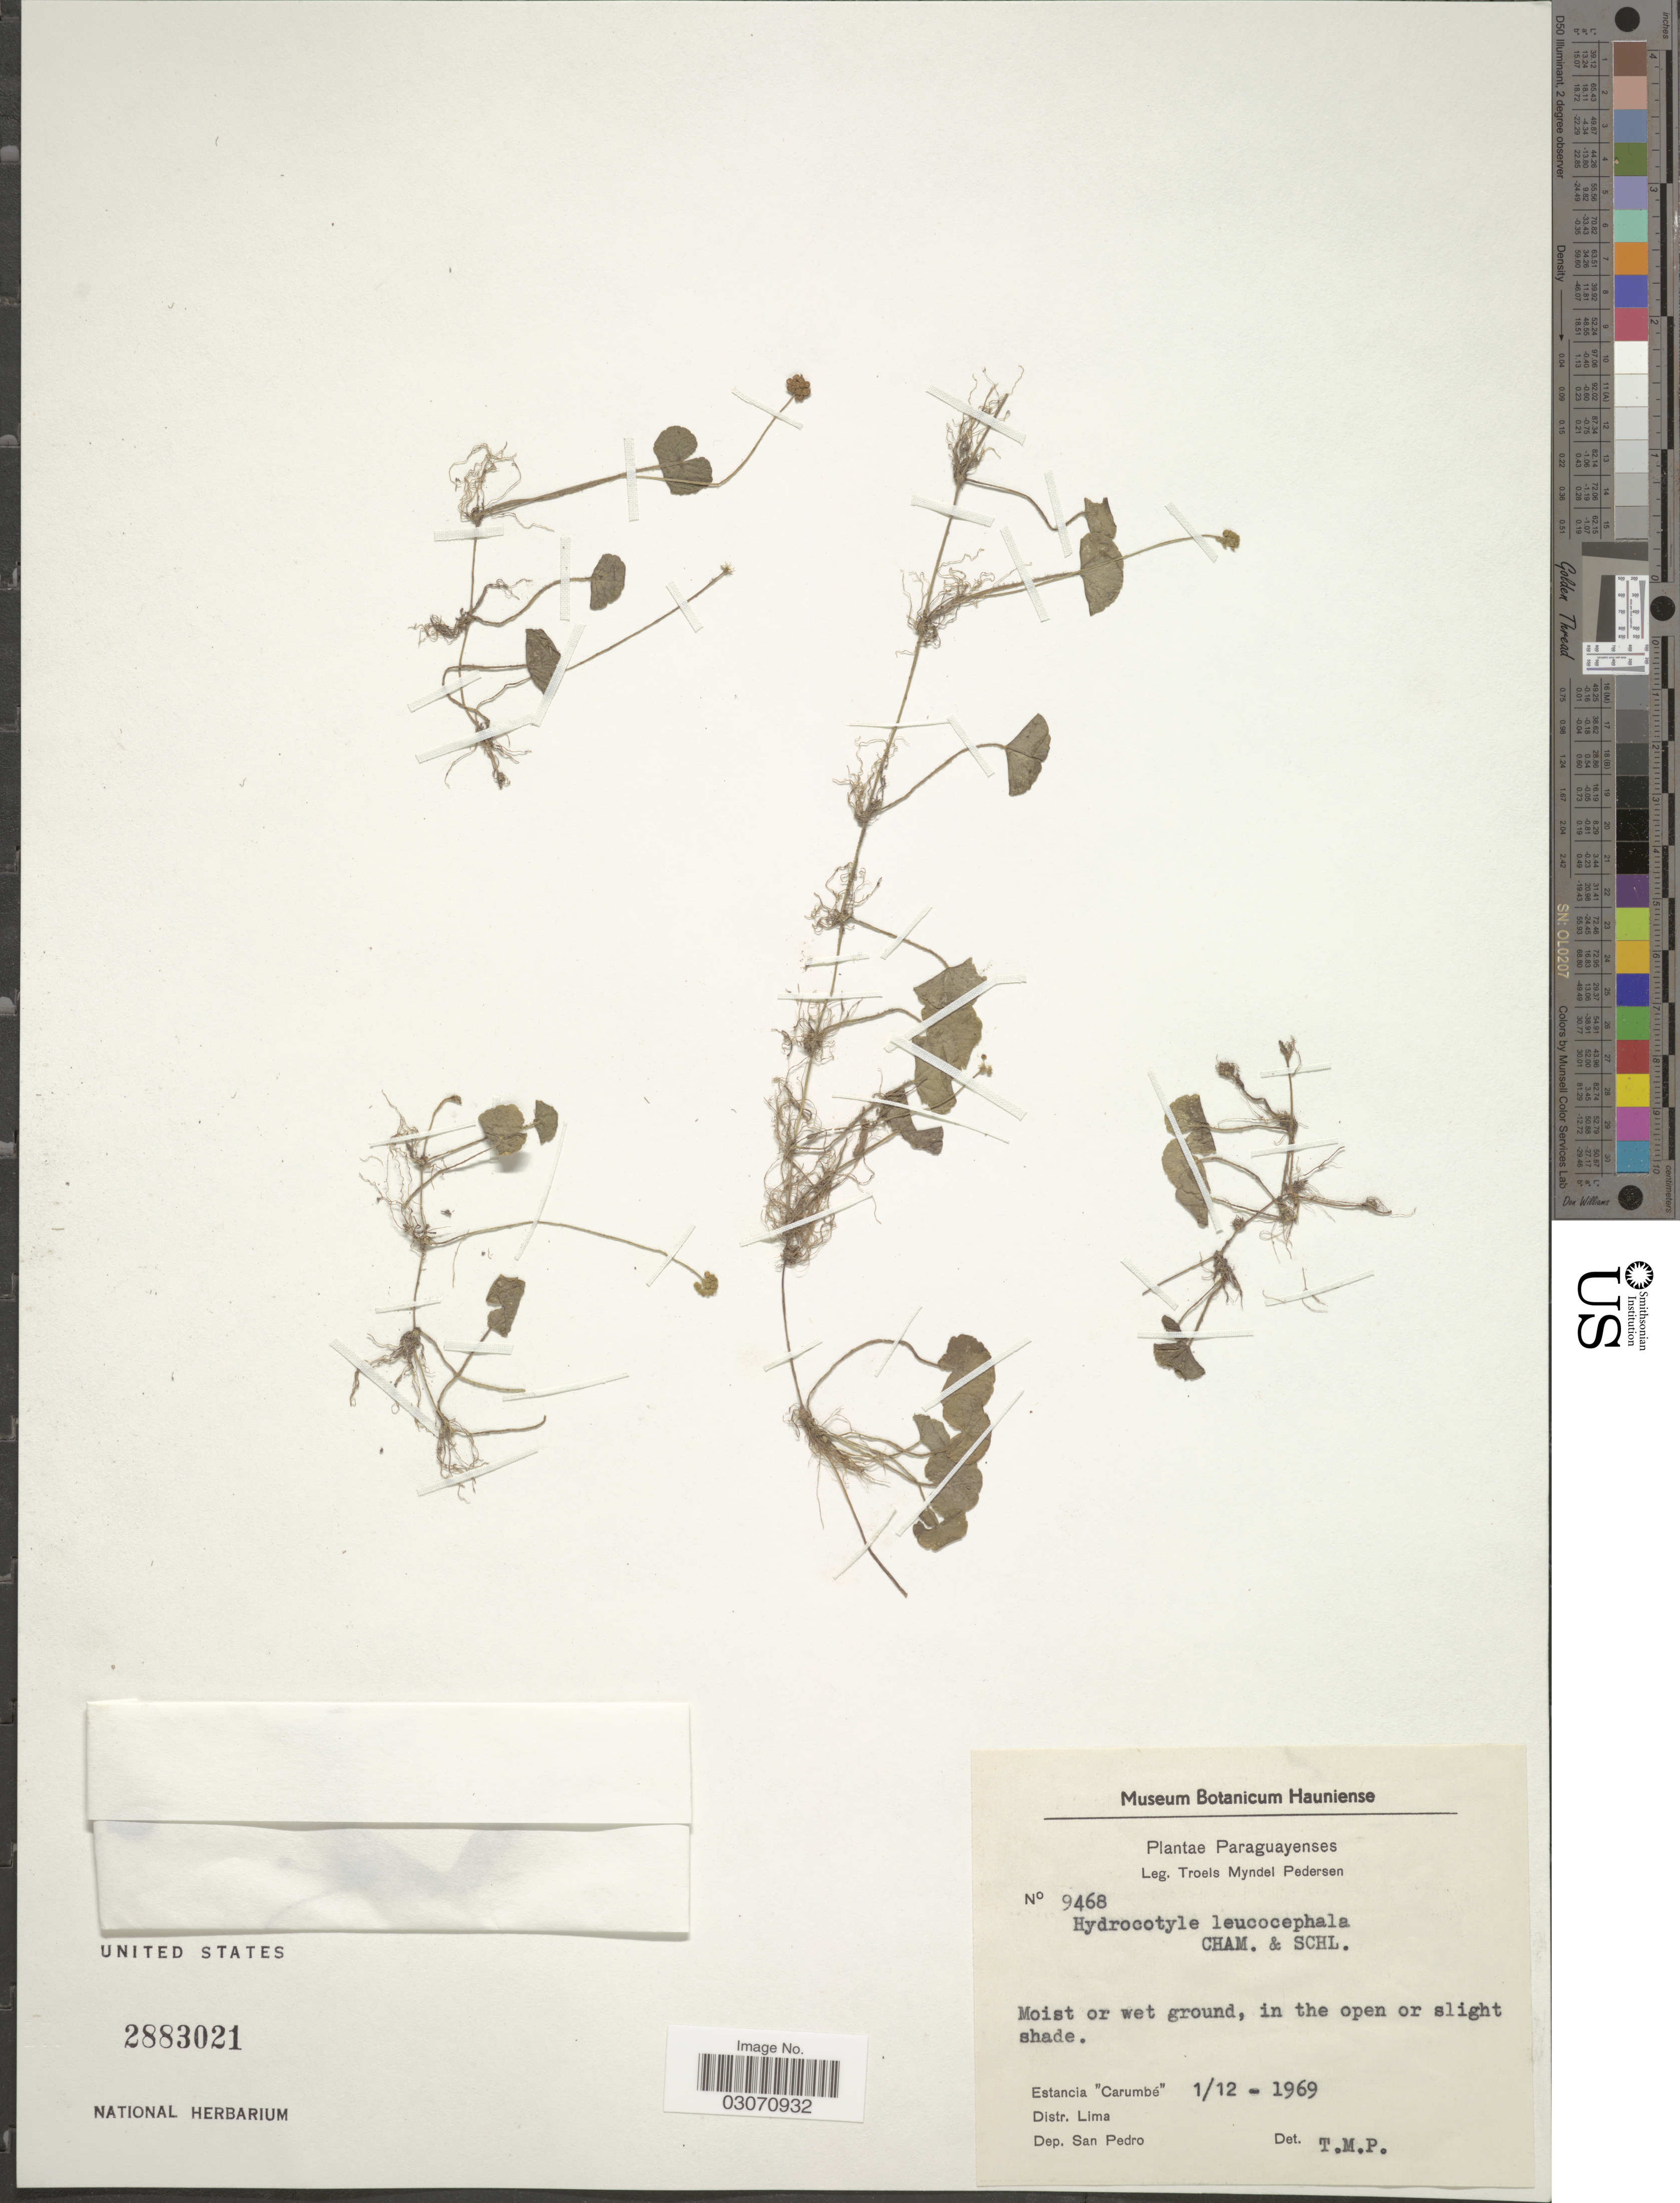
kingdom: Plantae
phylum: Tracheophyta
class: Magnoliopsida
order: Apiales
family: Araliaceae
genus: Hydrocotyle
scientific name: Hydrocotyle leucocephala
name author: Cham. & Schltdl.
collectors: T. Pederson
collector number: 9468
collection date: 1969-12-01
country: Paraguay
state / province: San Pedro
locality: Estancia 'Carumbé' Distr. Lima, Dep. San Pedro.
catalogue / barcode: US 2883021